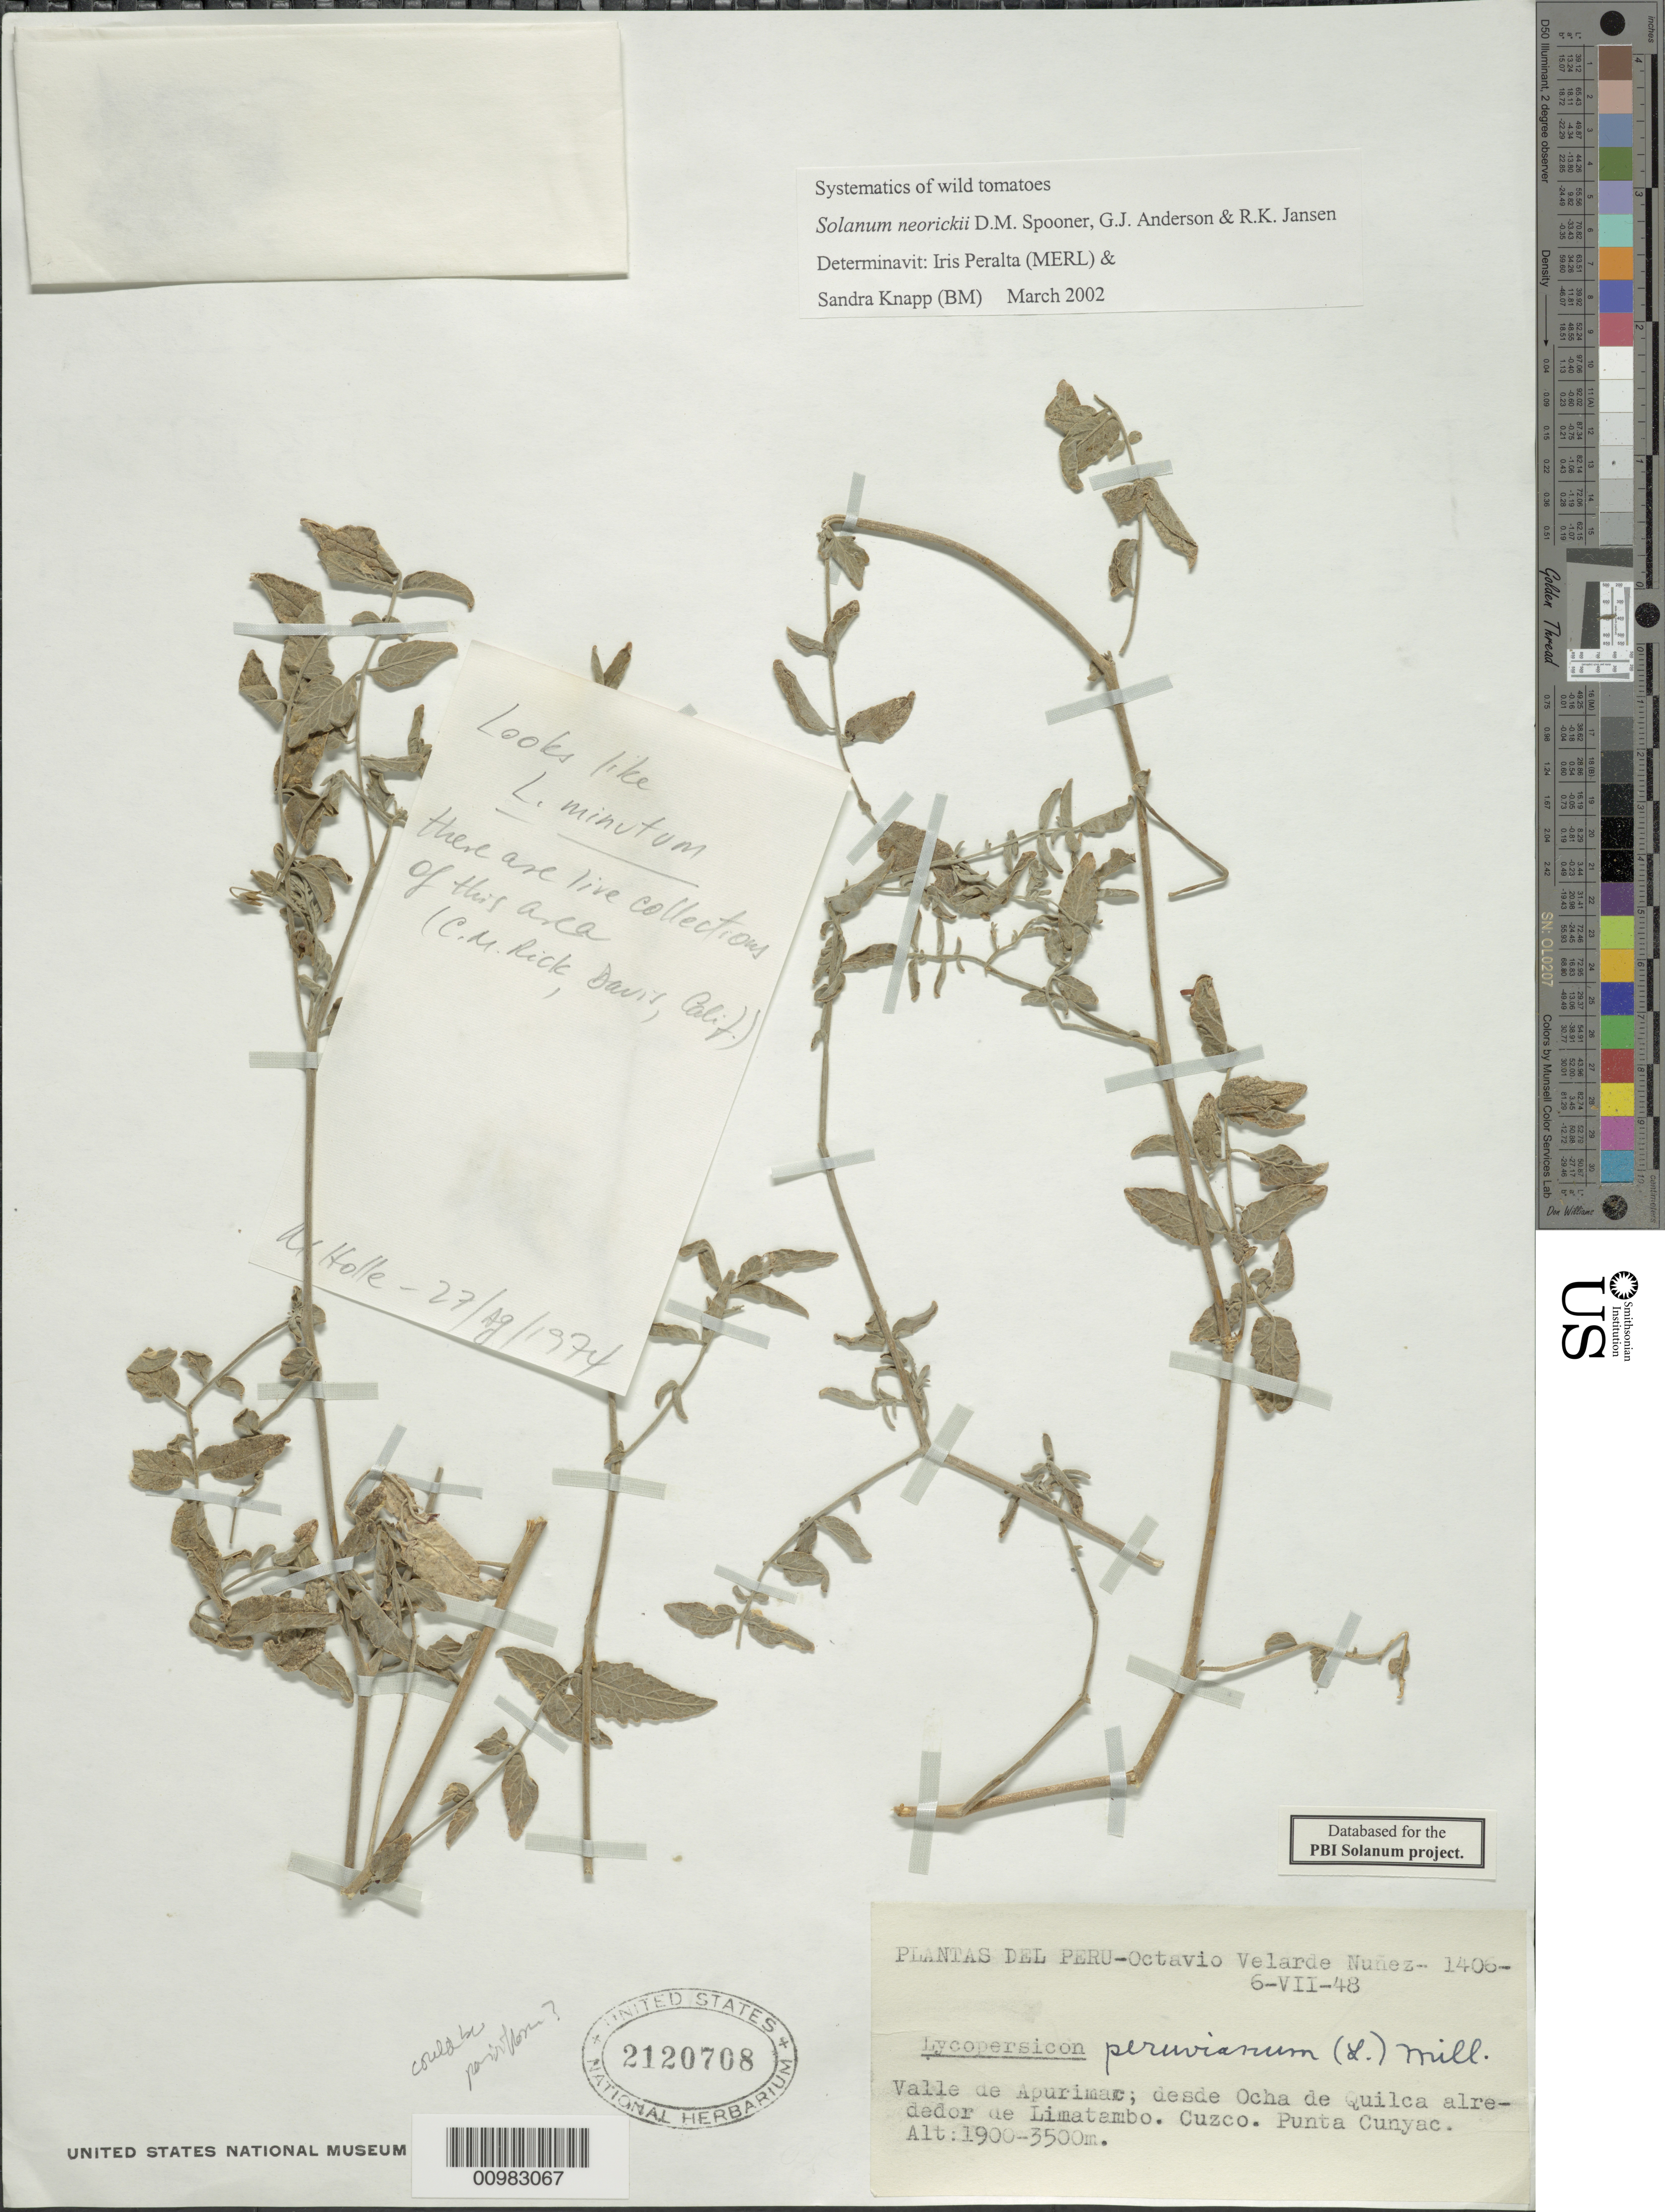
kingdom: Plantae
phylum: Tracheophyta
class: Magnoliopsida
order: Solanales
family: Solanaceae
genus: Solanum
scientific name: Solanum neorickii D.M. Spooner, G.J. Anderson & R.K. Jansen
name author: D.M. Spooner et al.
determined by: Peralta, Iris E.; Knapp, S. D.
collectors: O. Nuñez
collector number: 1406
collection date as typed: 6 Jul 1948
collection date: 1948-07-06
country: Peru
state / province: Cusco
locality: Punta Cunyac, Valle de Apurimac, desde Ocha de Quilca alrededor de Limatambo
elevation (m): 1900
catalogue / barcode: US 2120708